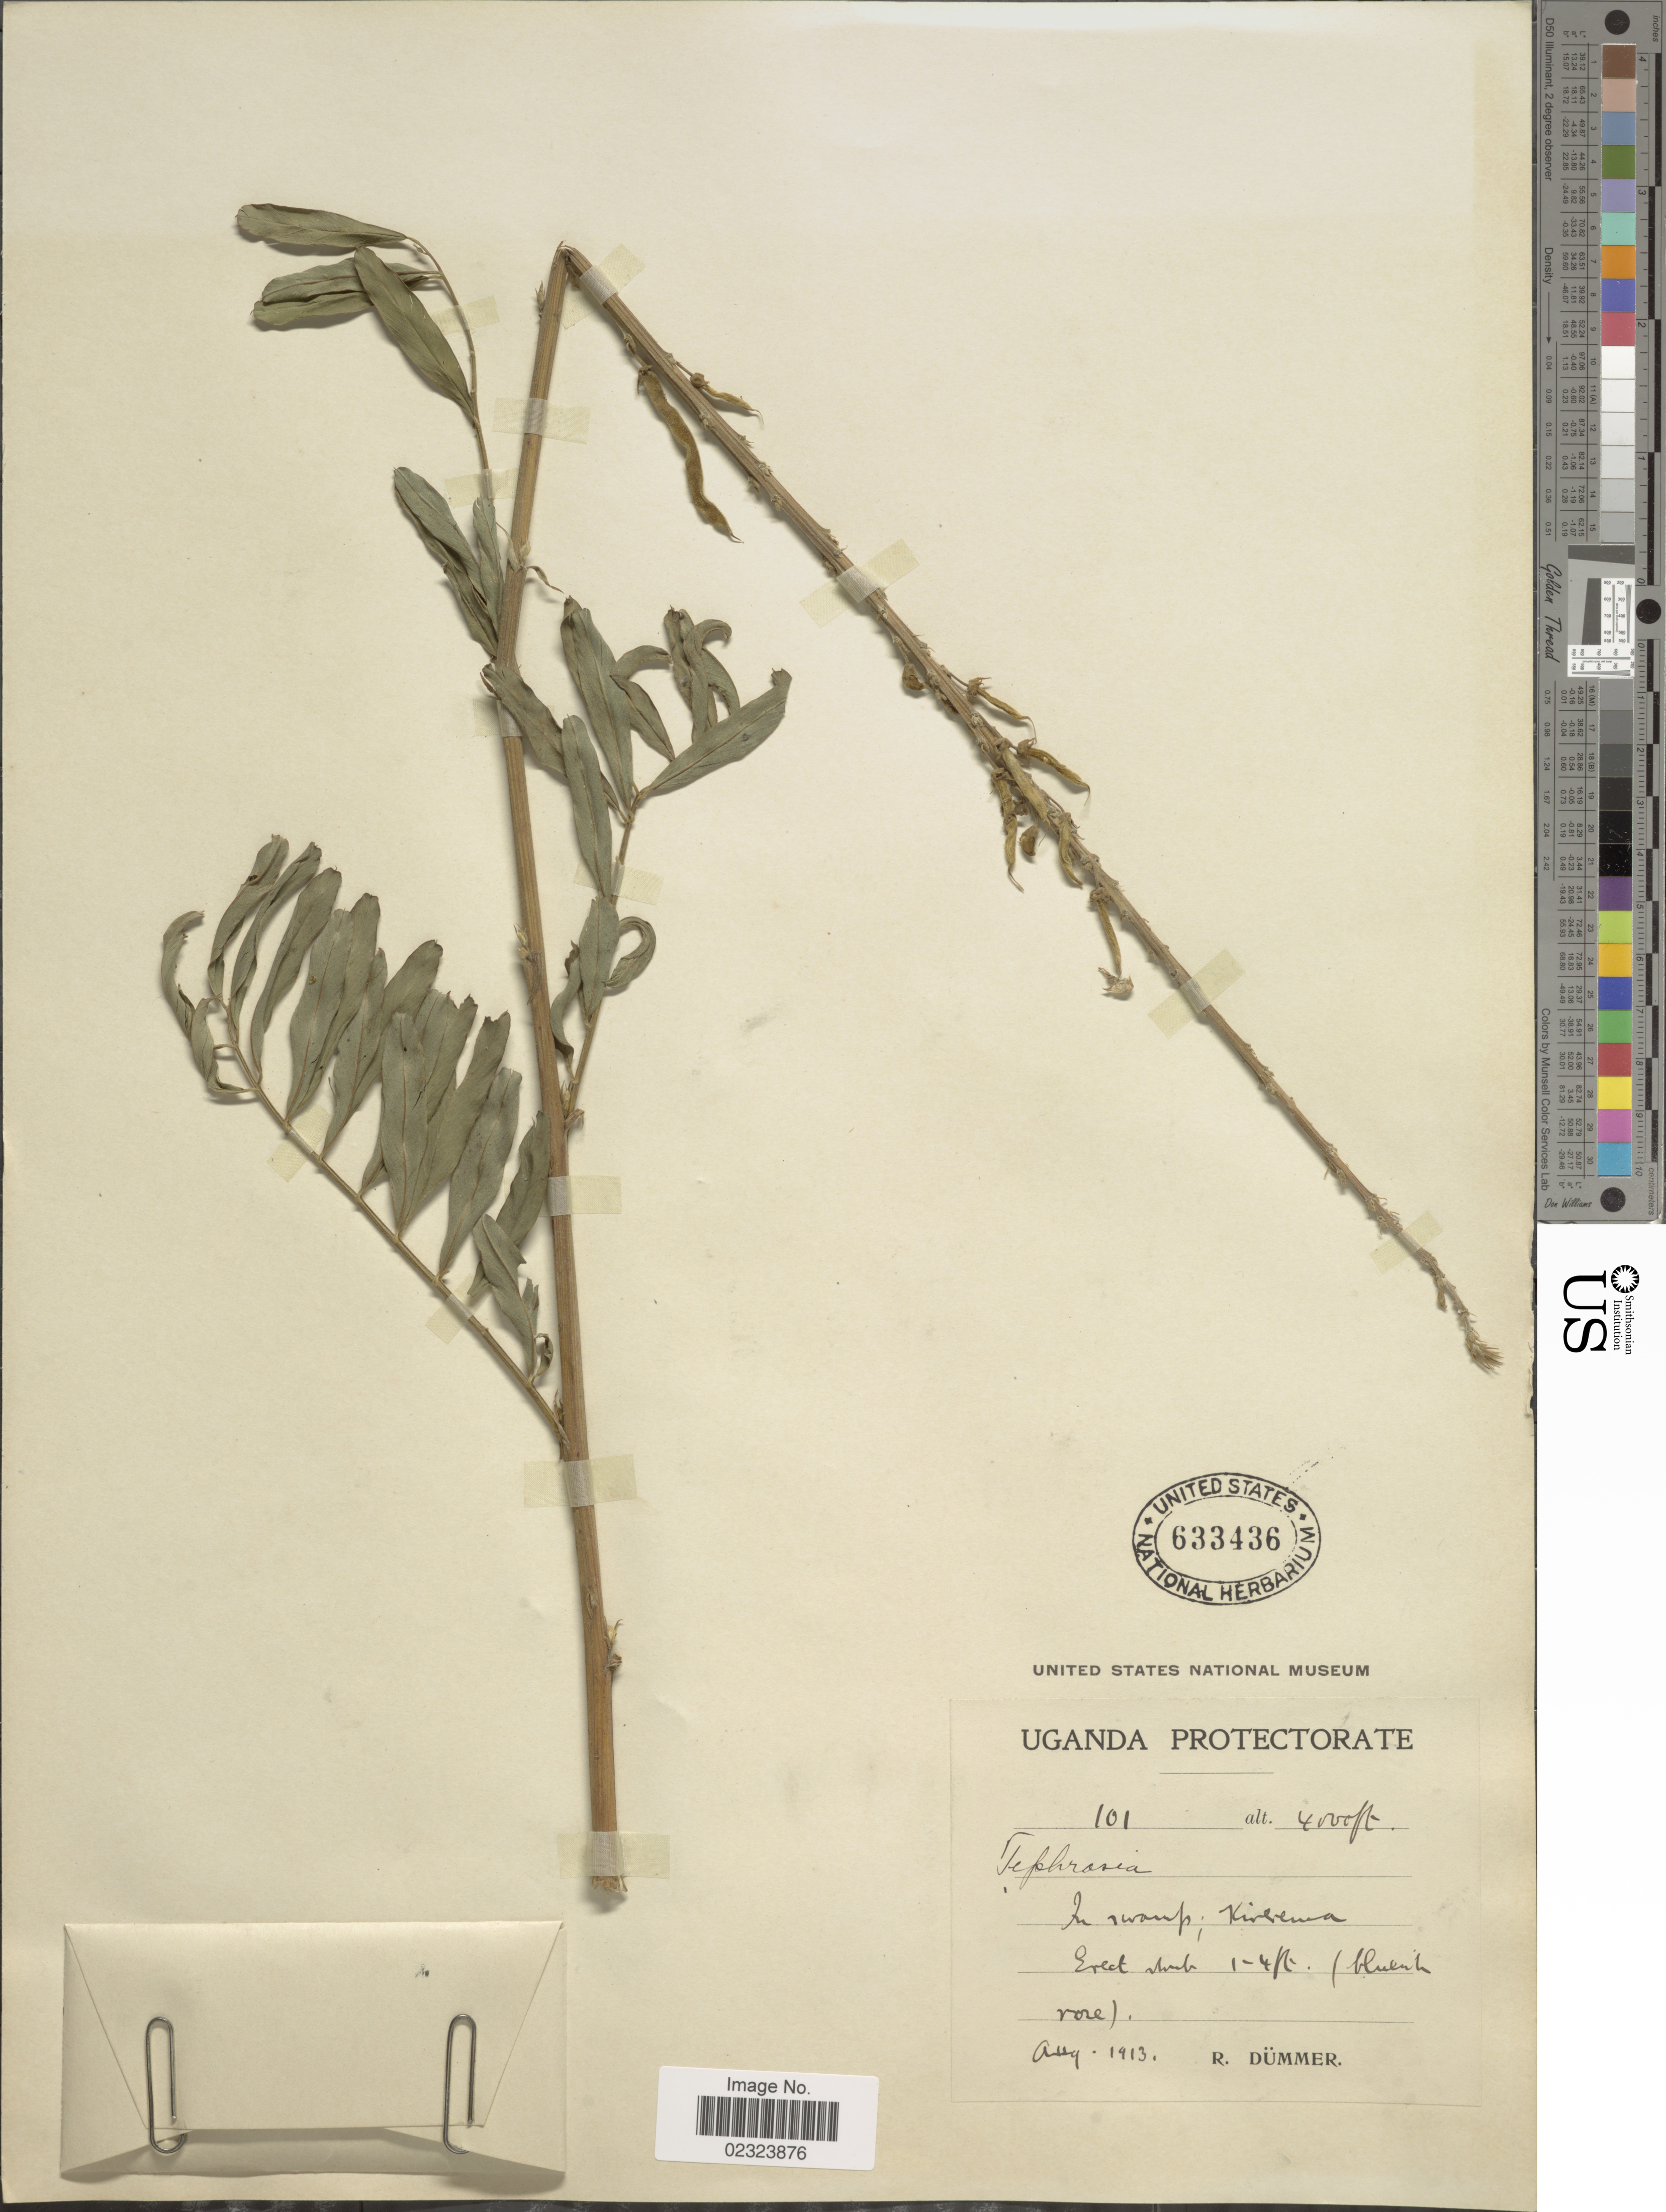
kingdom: Plantae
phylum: Tracheophyta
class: Magnoliopsida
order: Fabales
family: Fabaceae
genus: Tephrosia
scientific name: Tephrosia sp.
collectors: R. A. Dümmer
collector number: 101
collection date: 1913-08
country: Uganda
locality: Uganda Protectorate. Kirerema.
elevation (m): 1219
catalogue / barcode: US 633436